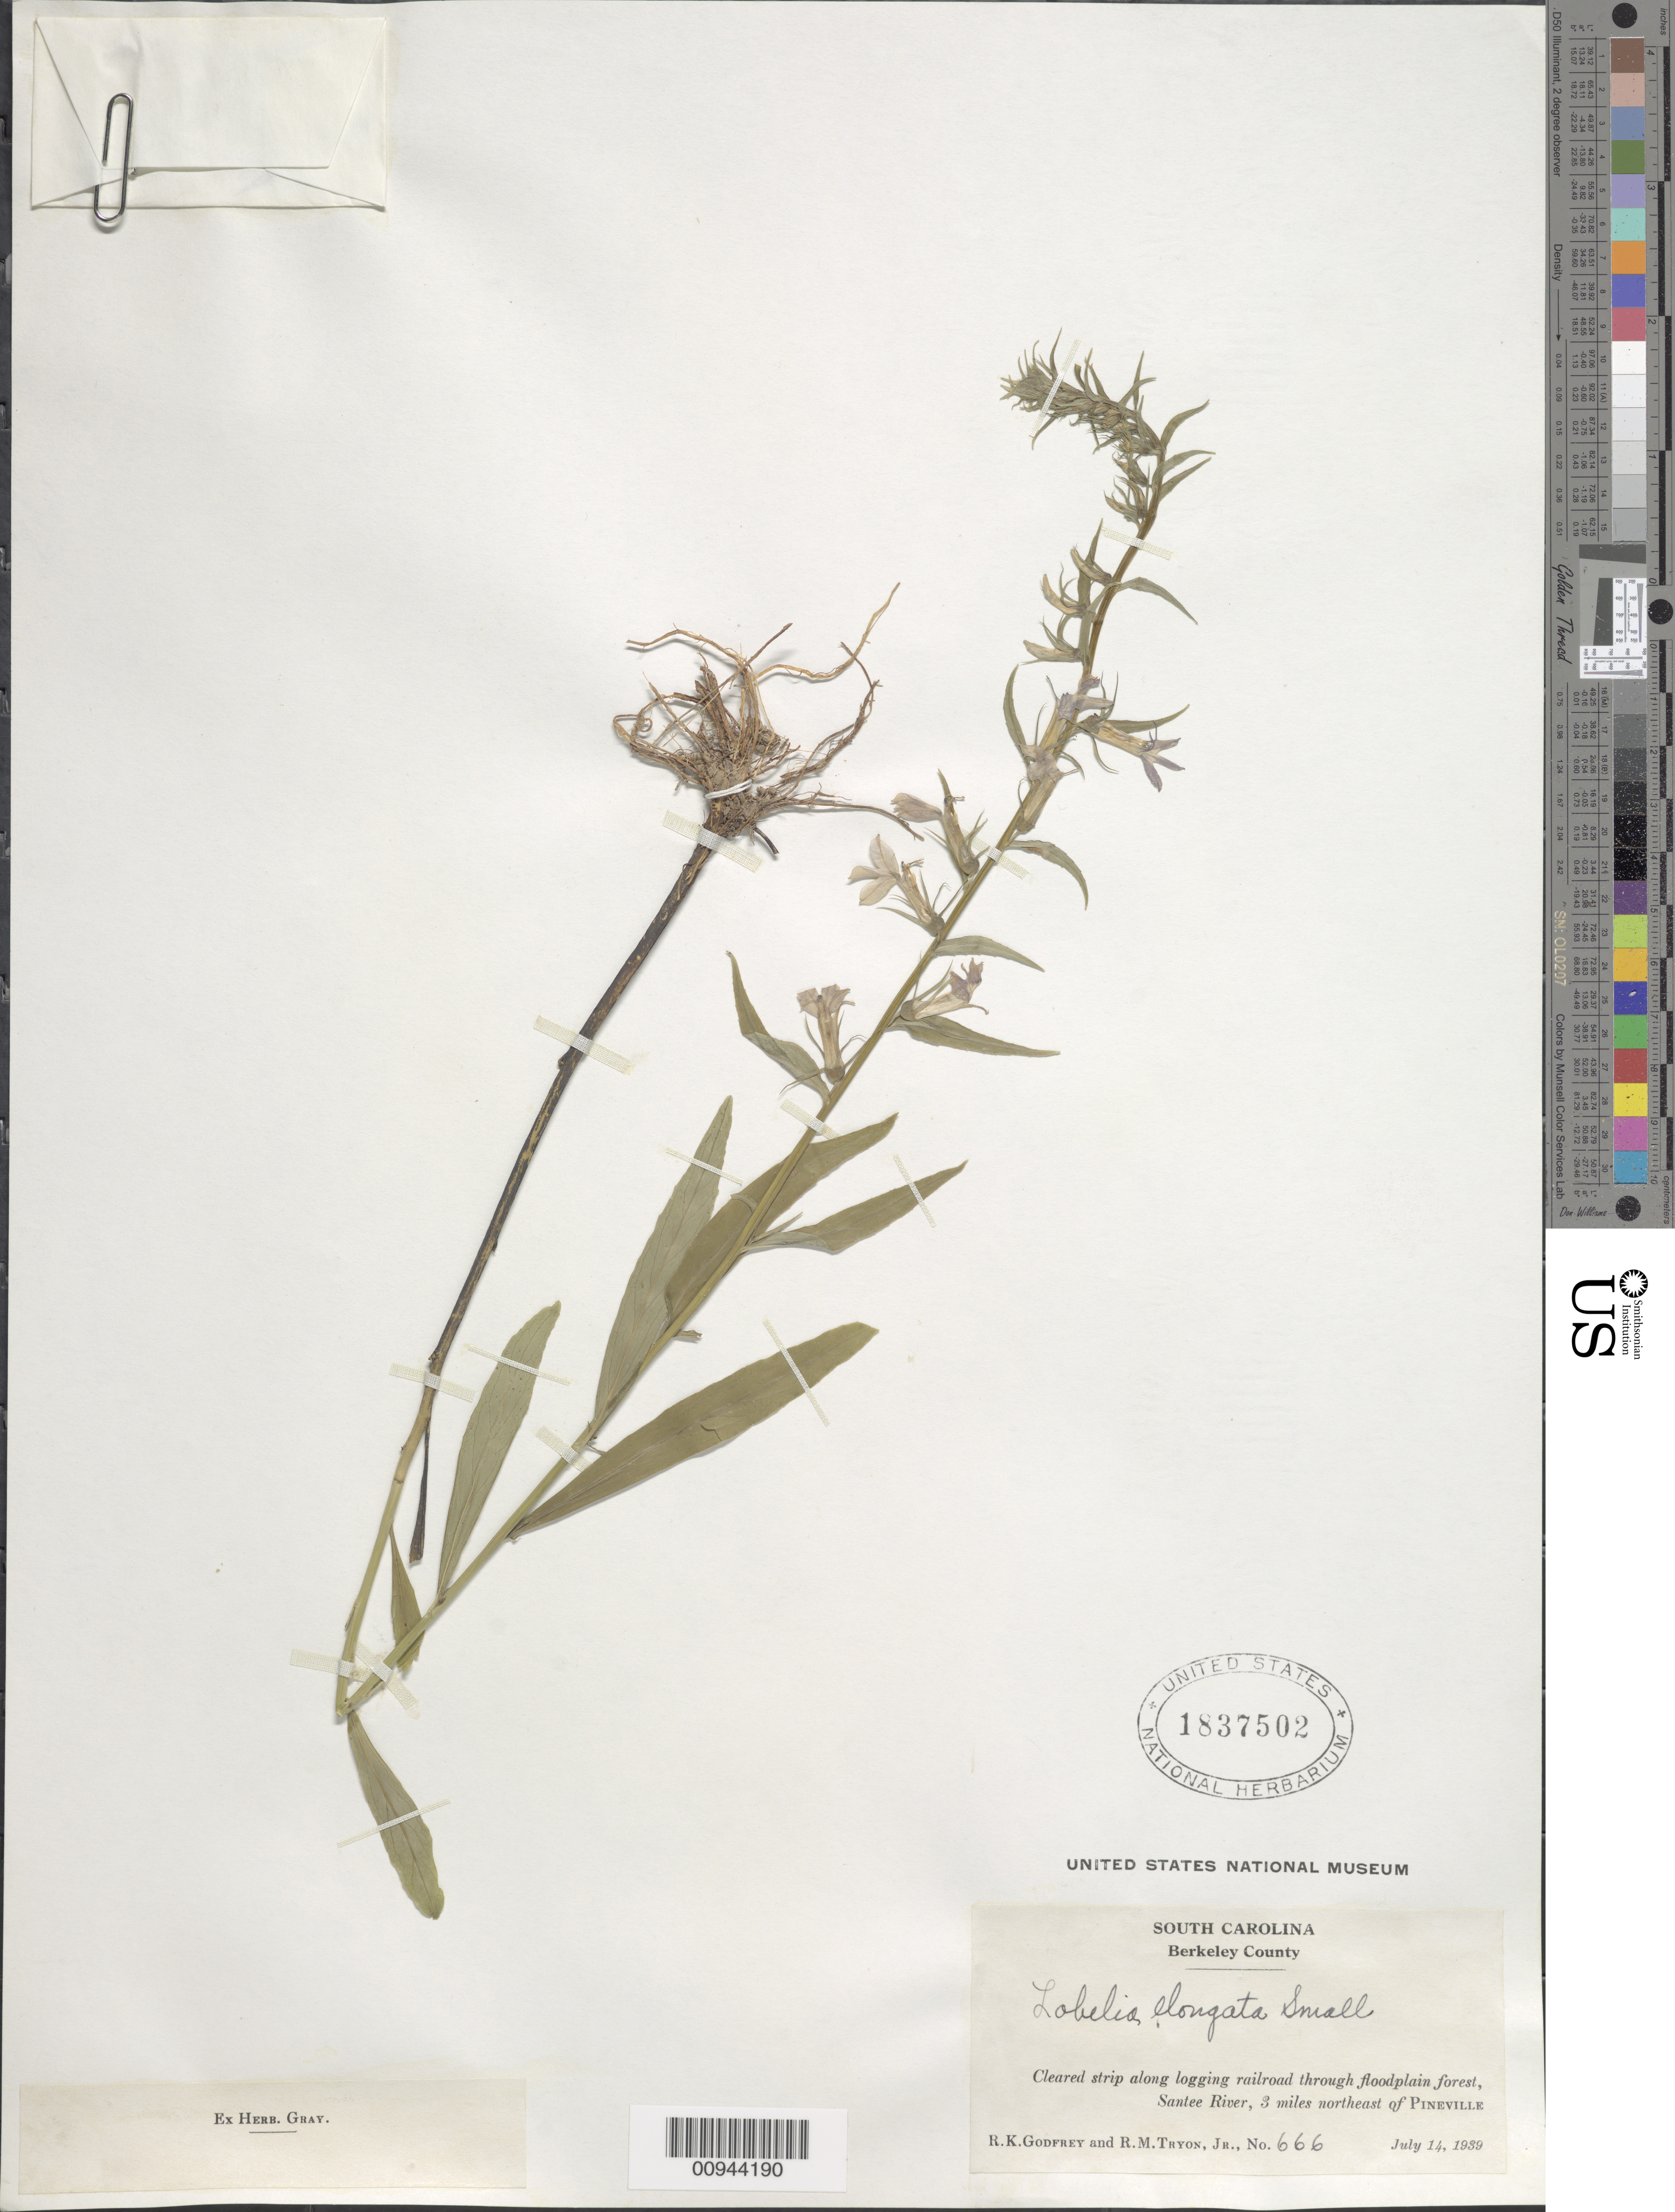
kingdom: Plantae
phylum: Tracheophyta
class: Magnoliopsida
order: Asterales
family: Campanulaceae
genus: Lobelia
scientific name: Lobelia elongata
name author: Small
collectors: R. K. Godfrey & R. M. Tryon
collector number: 666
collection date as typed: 14 Jul 1939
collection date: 1939-07-14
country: United States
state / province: South Carolina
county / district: Berkeley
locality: Santee river, 3 miles northeast of Pineville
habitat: cleared strip along logging railroad through floodplain forest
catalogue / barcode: US 1837502